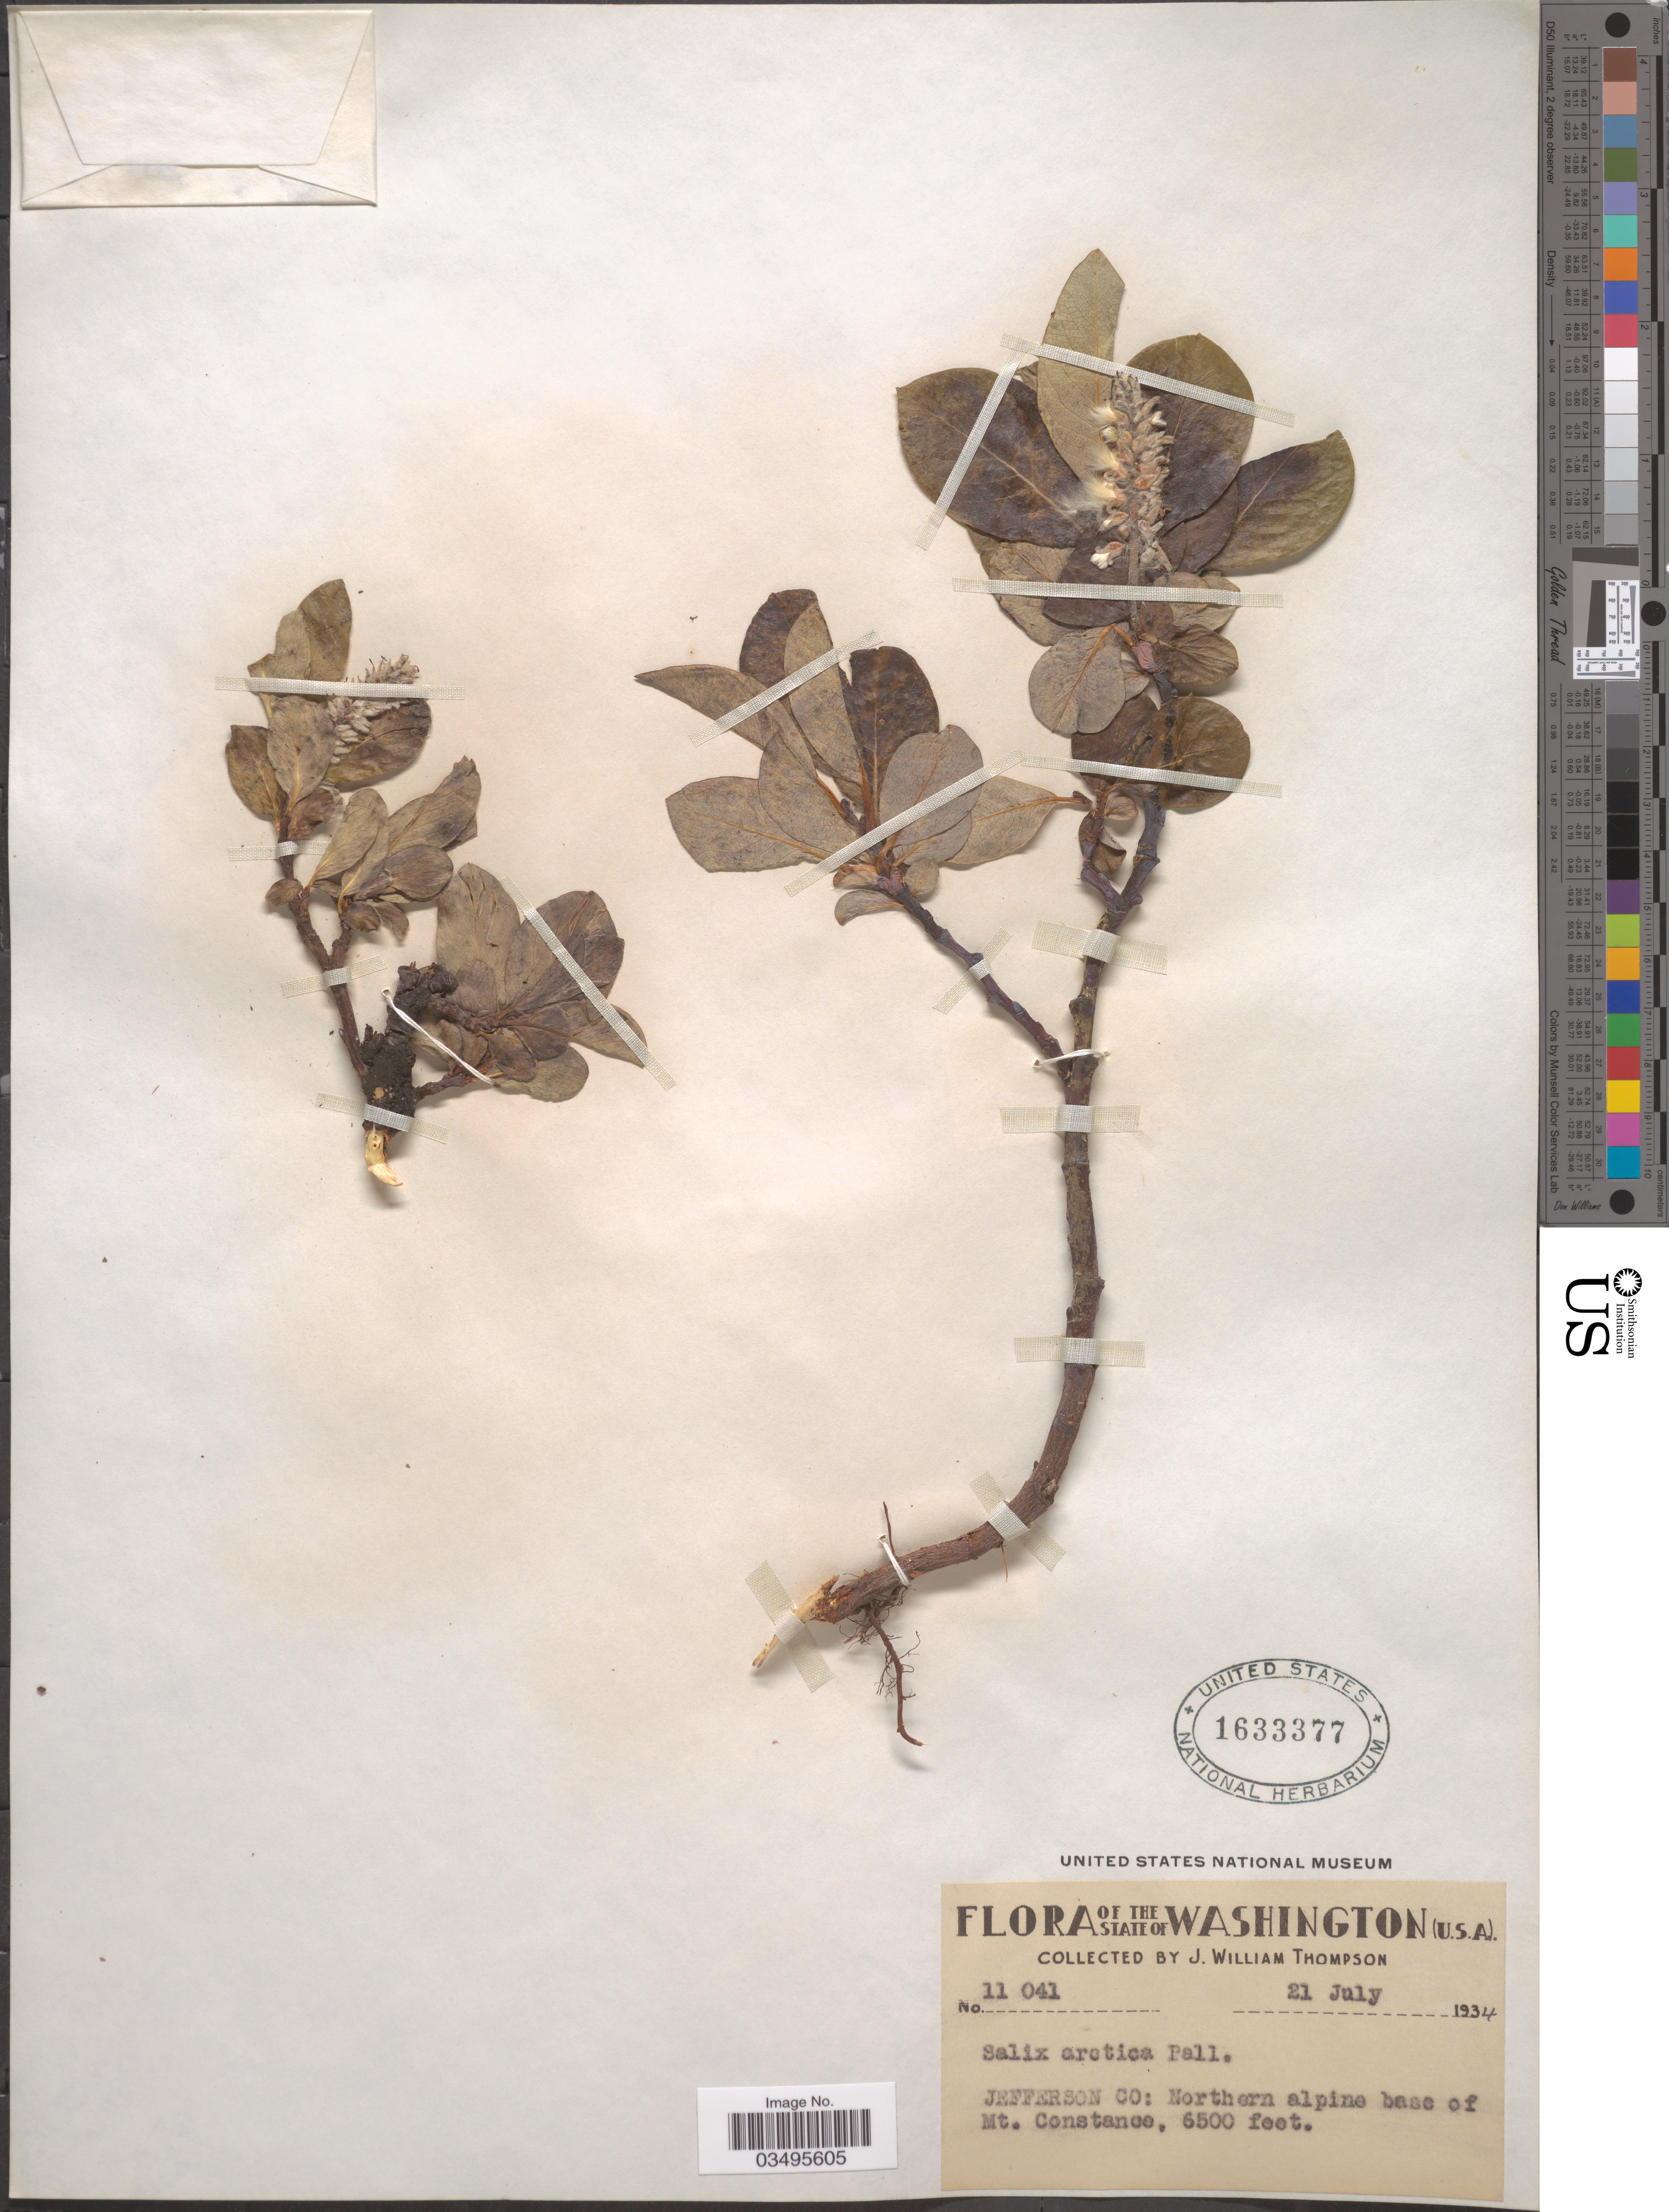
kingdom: Plantae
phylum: Tracheophyta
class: Magnoliopsida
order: Malpighiales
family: Salicaceae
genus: Salix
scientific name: Salix arctica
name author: Pall.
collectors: J. W. Thompson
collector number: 11041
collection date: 1934-07-21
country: United States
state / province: Washington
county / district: Jefferson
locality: Jefferson Co: Northern alpine base of Mt. Constance.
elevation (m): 1981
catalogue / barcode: US 1633377